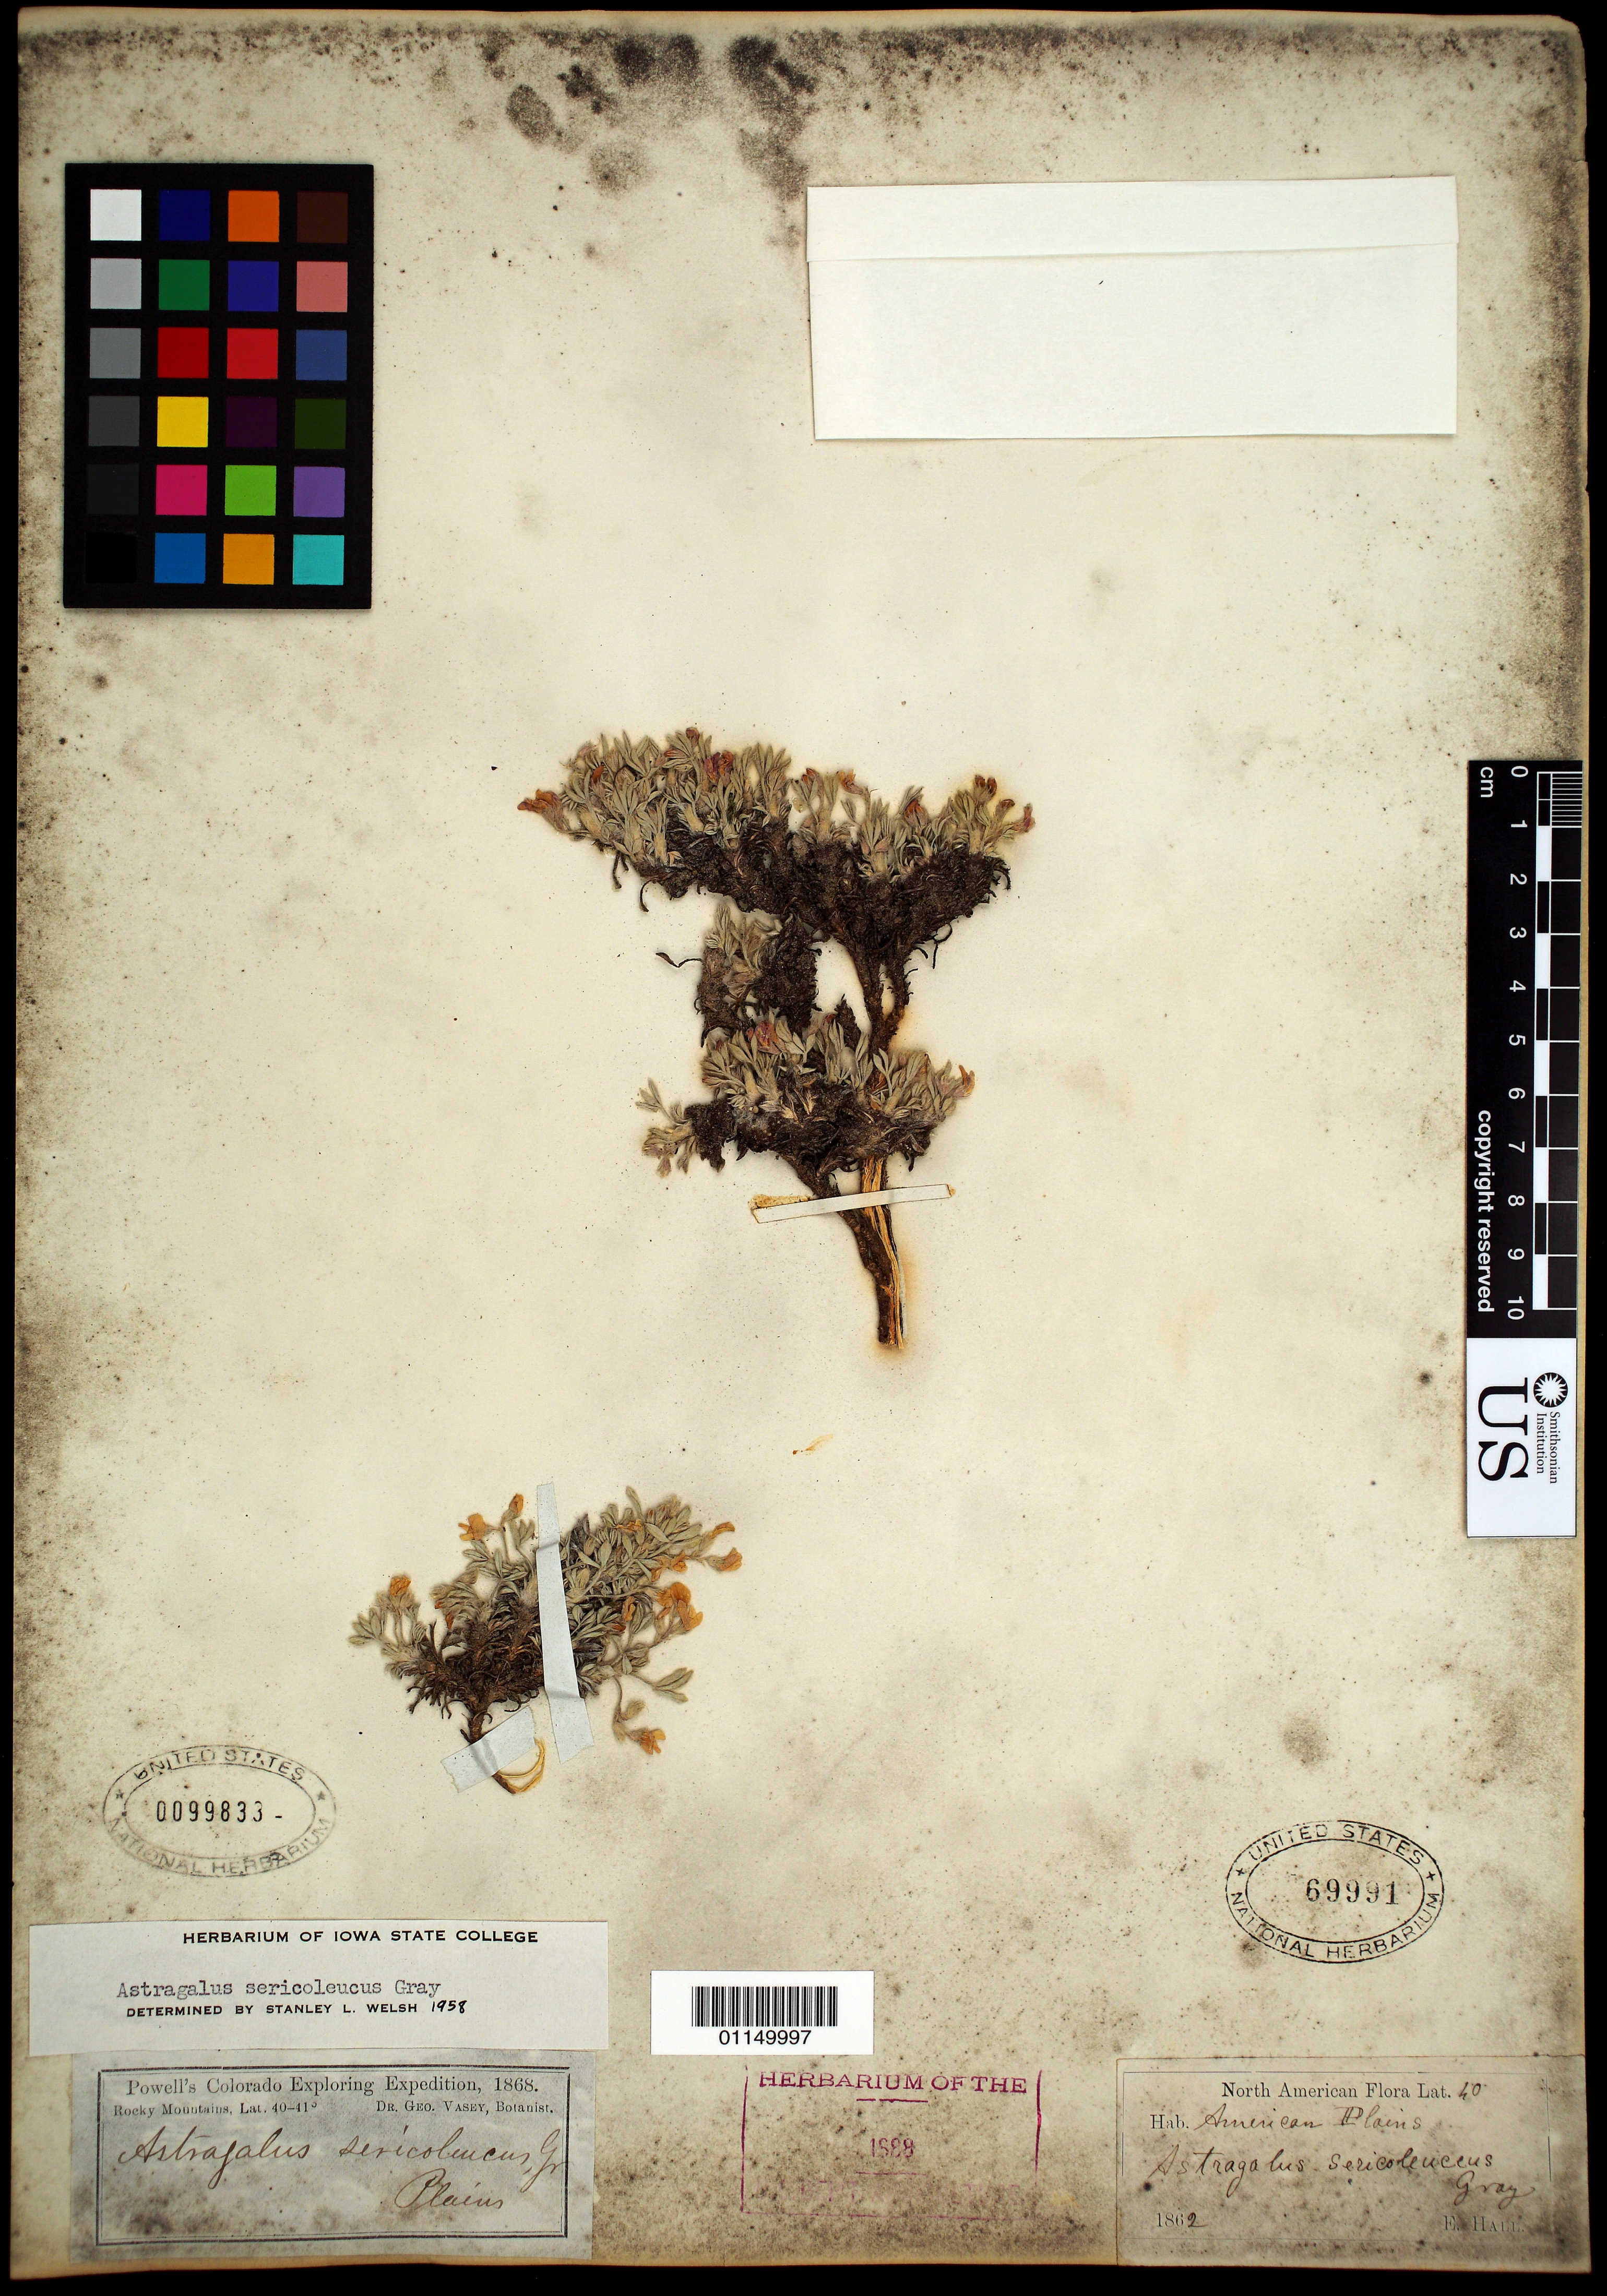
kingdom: Plantae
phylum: Tracheophyta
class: Magnoliopsida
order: Fabales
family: Fabaceae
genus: Astragalus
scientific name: Astragalus sericoleucus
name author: A. Gray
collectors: G. Vasey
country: United States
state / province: Colorado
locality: Rocky Mountains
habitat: Plains.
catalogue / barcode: US 99833